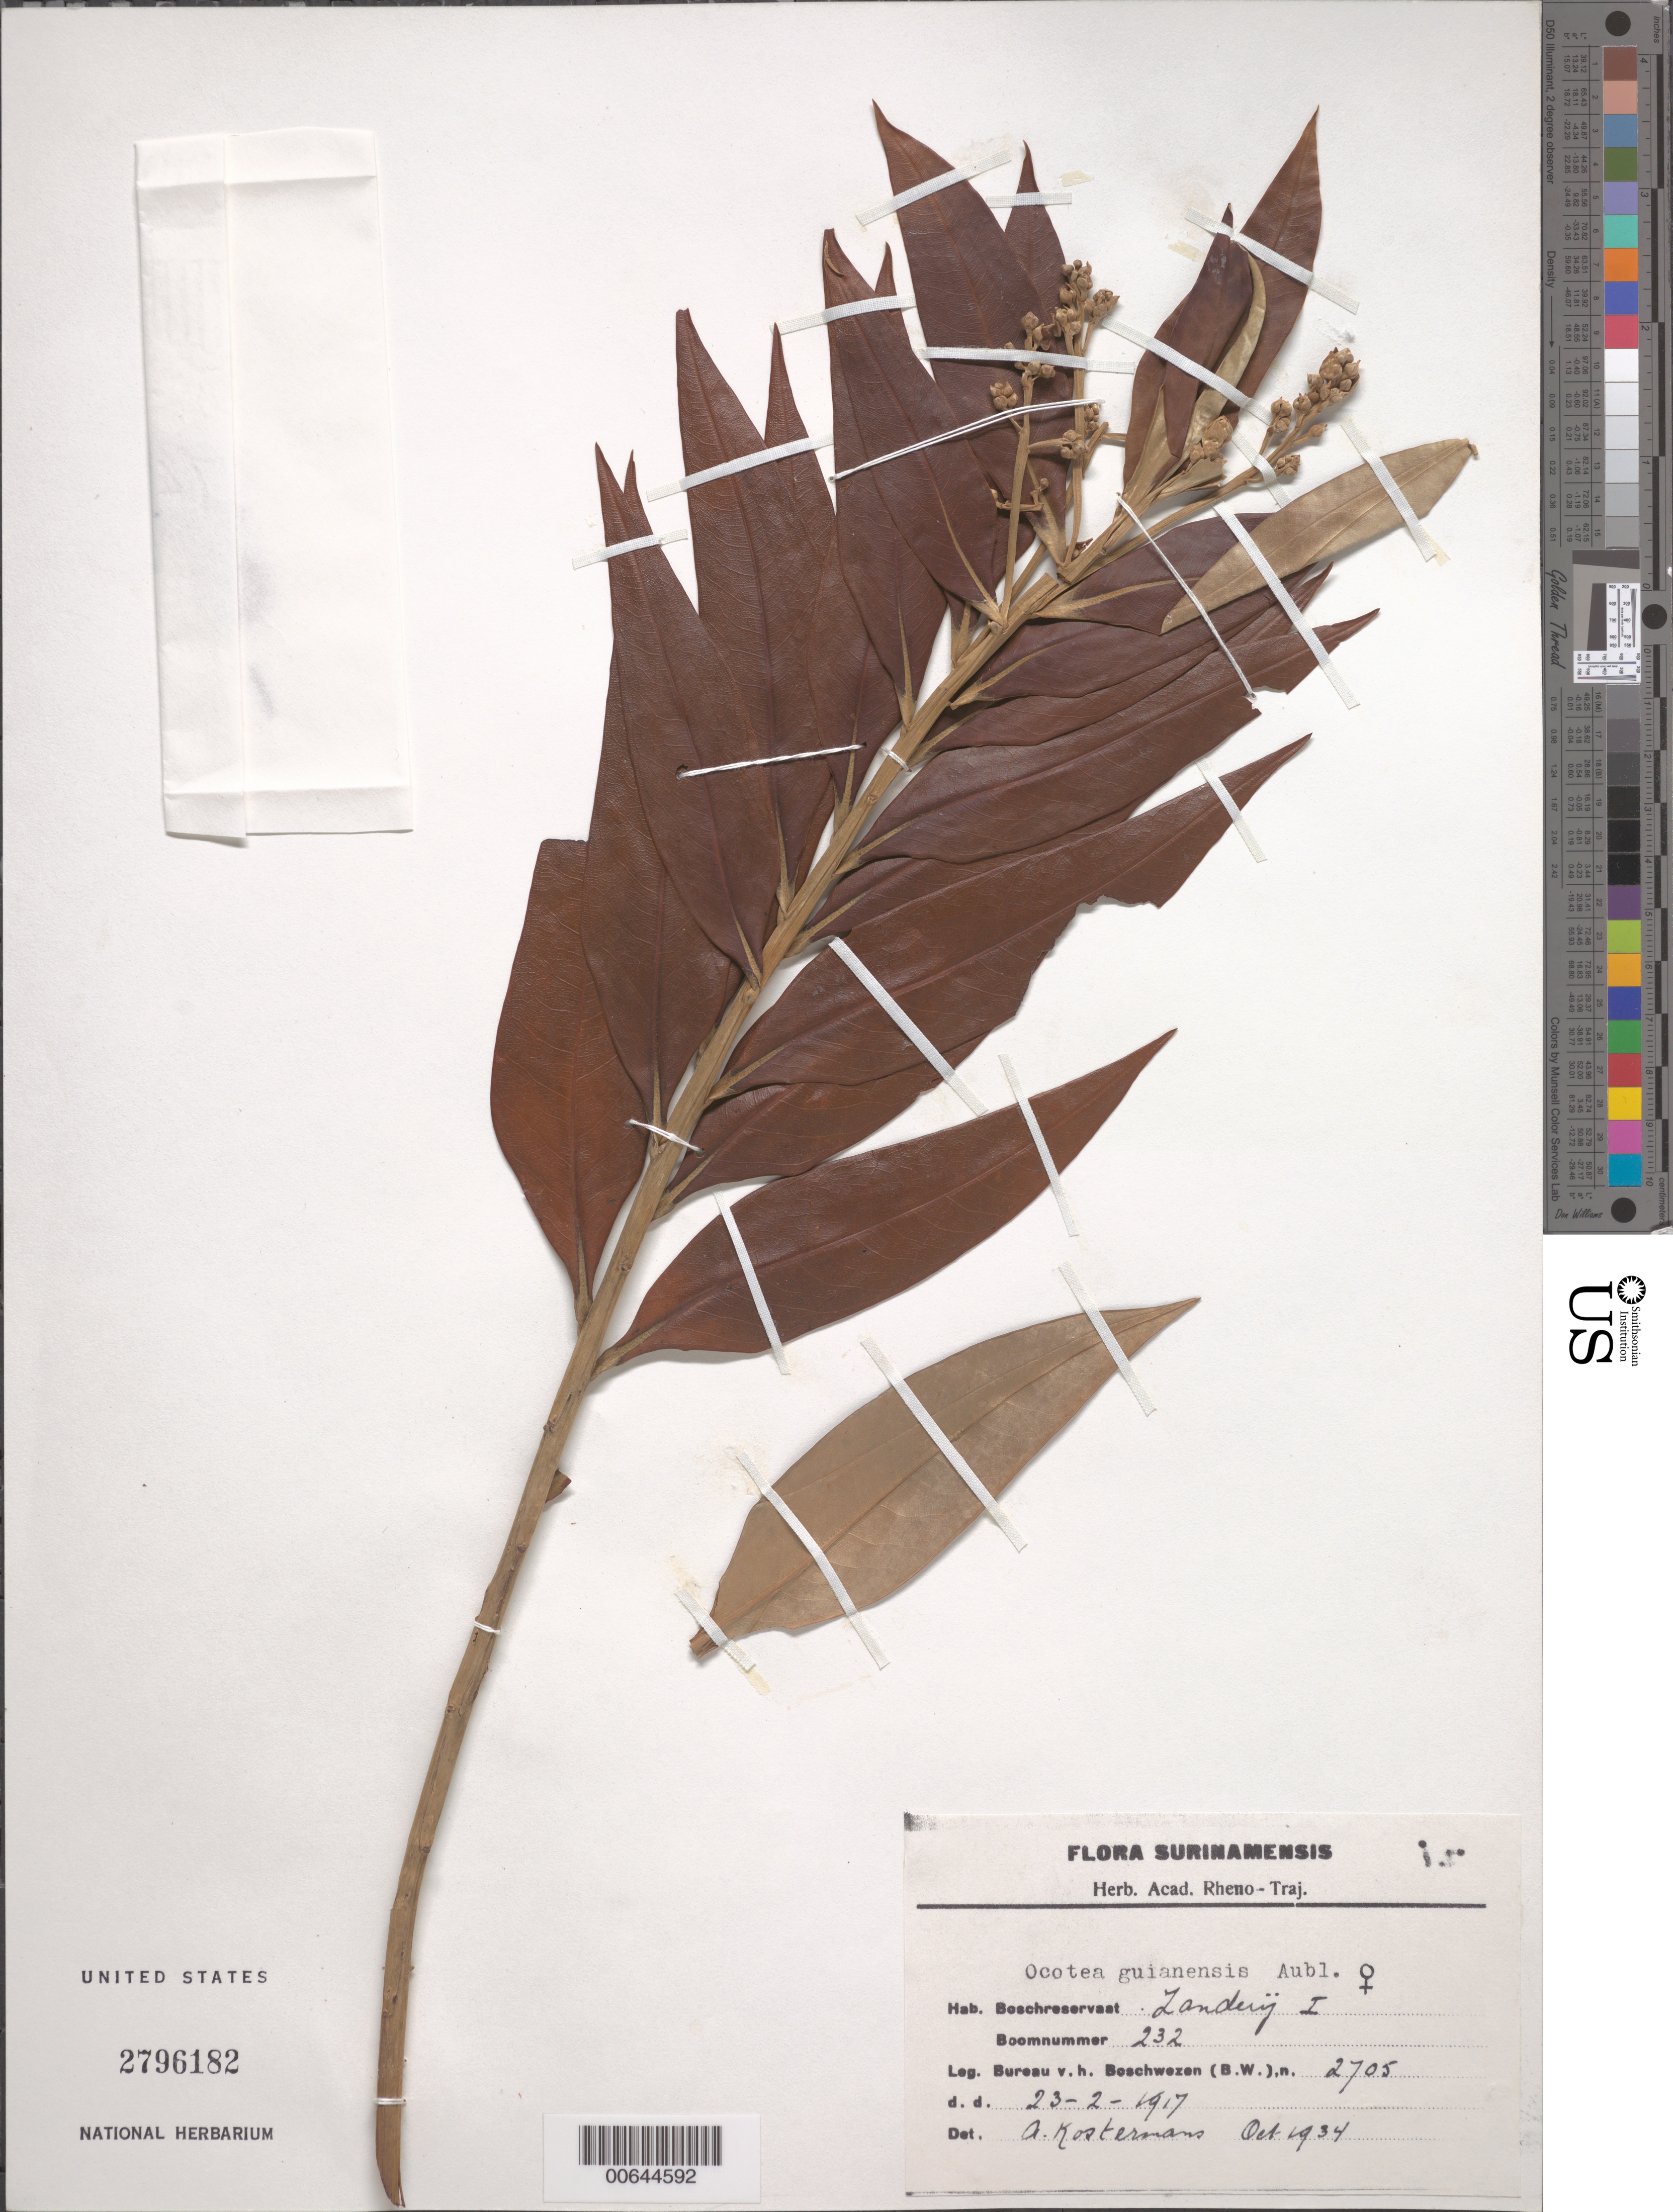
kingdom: Plantae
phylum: Tracheophyta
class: Magnoliopsida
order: Laurales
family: Lauraceae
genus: Ocotea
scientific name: Ocotea guianensis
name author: Aubl.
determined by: Kostermans, A. J. G. H.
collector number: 2705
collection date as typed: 23-Feb-17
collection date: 1917-02-23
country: Suriname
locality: Zanderij I., Forest Reserve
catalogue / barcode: US 2796182